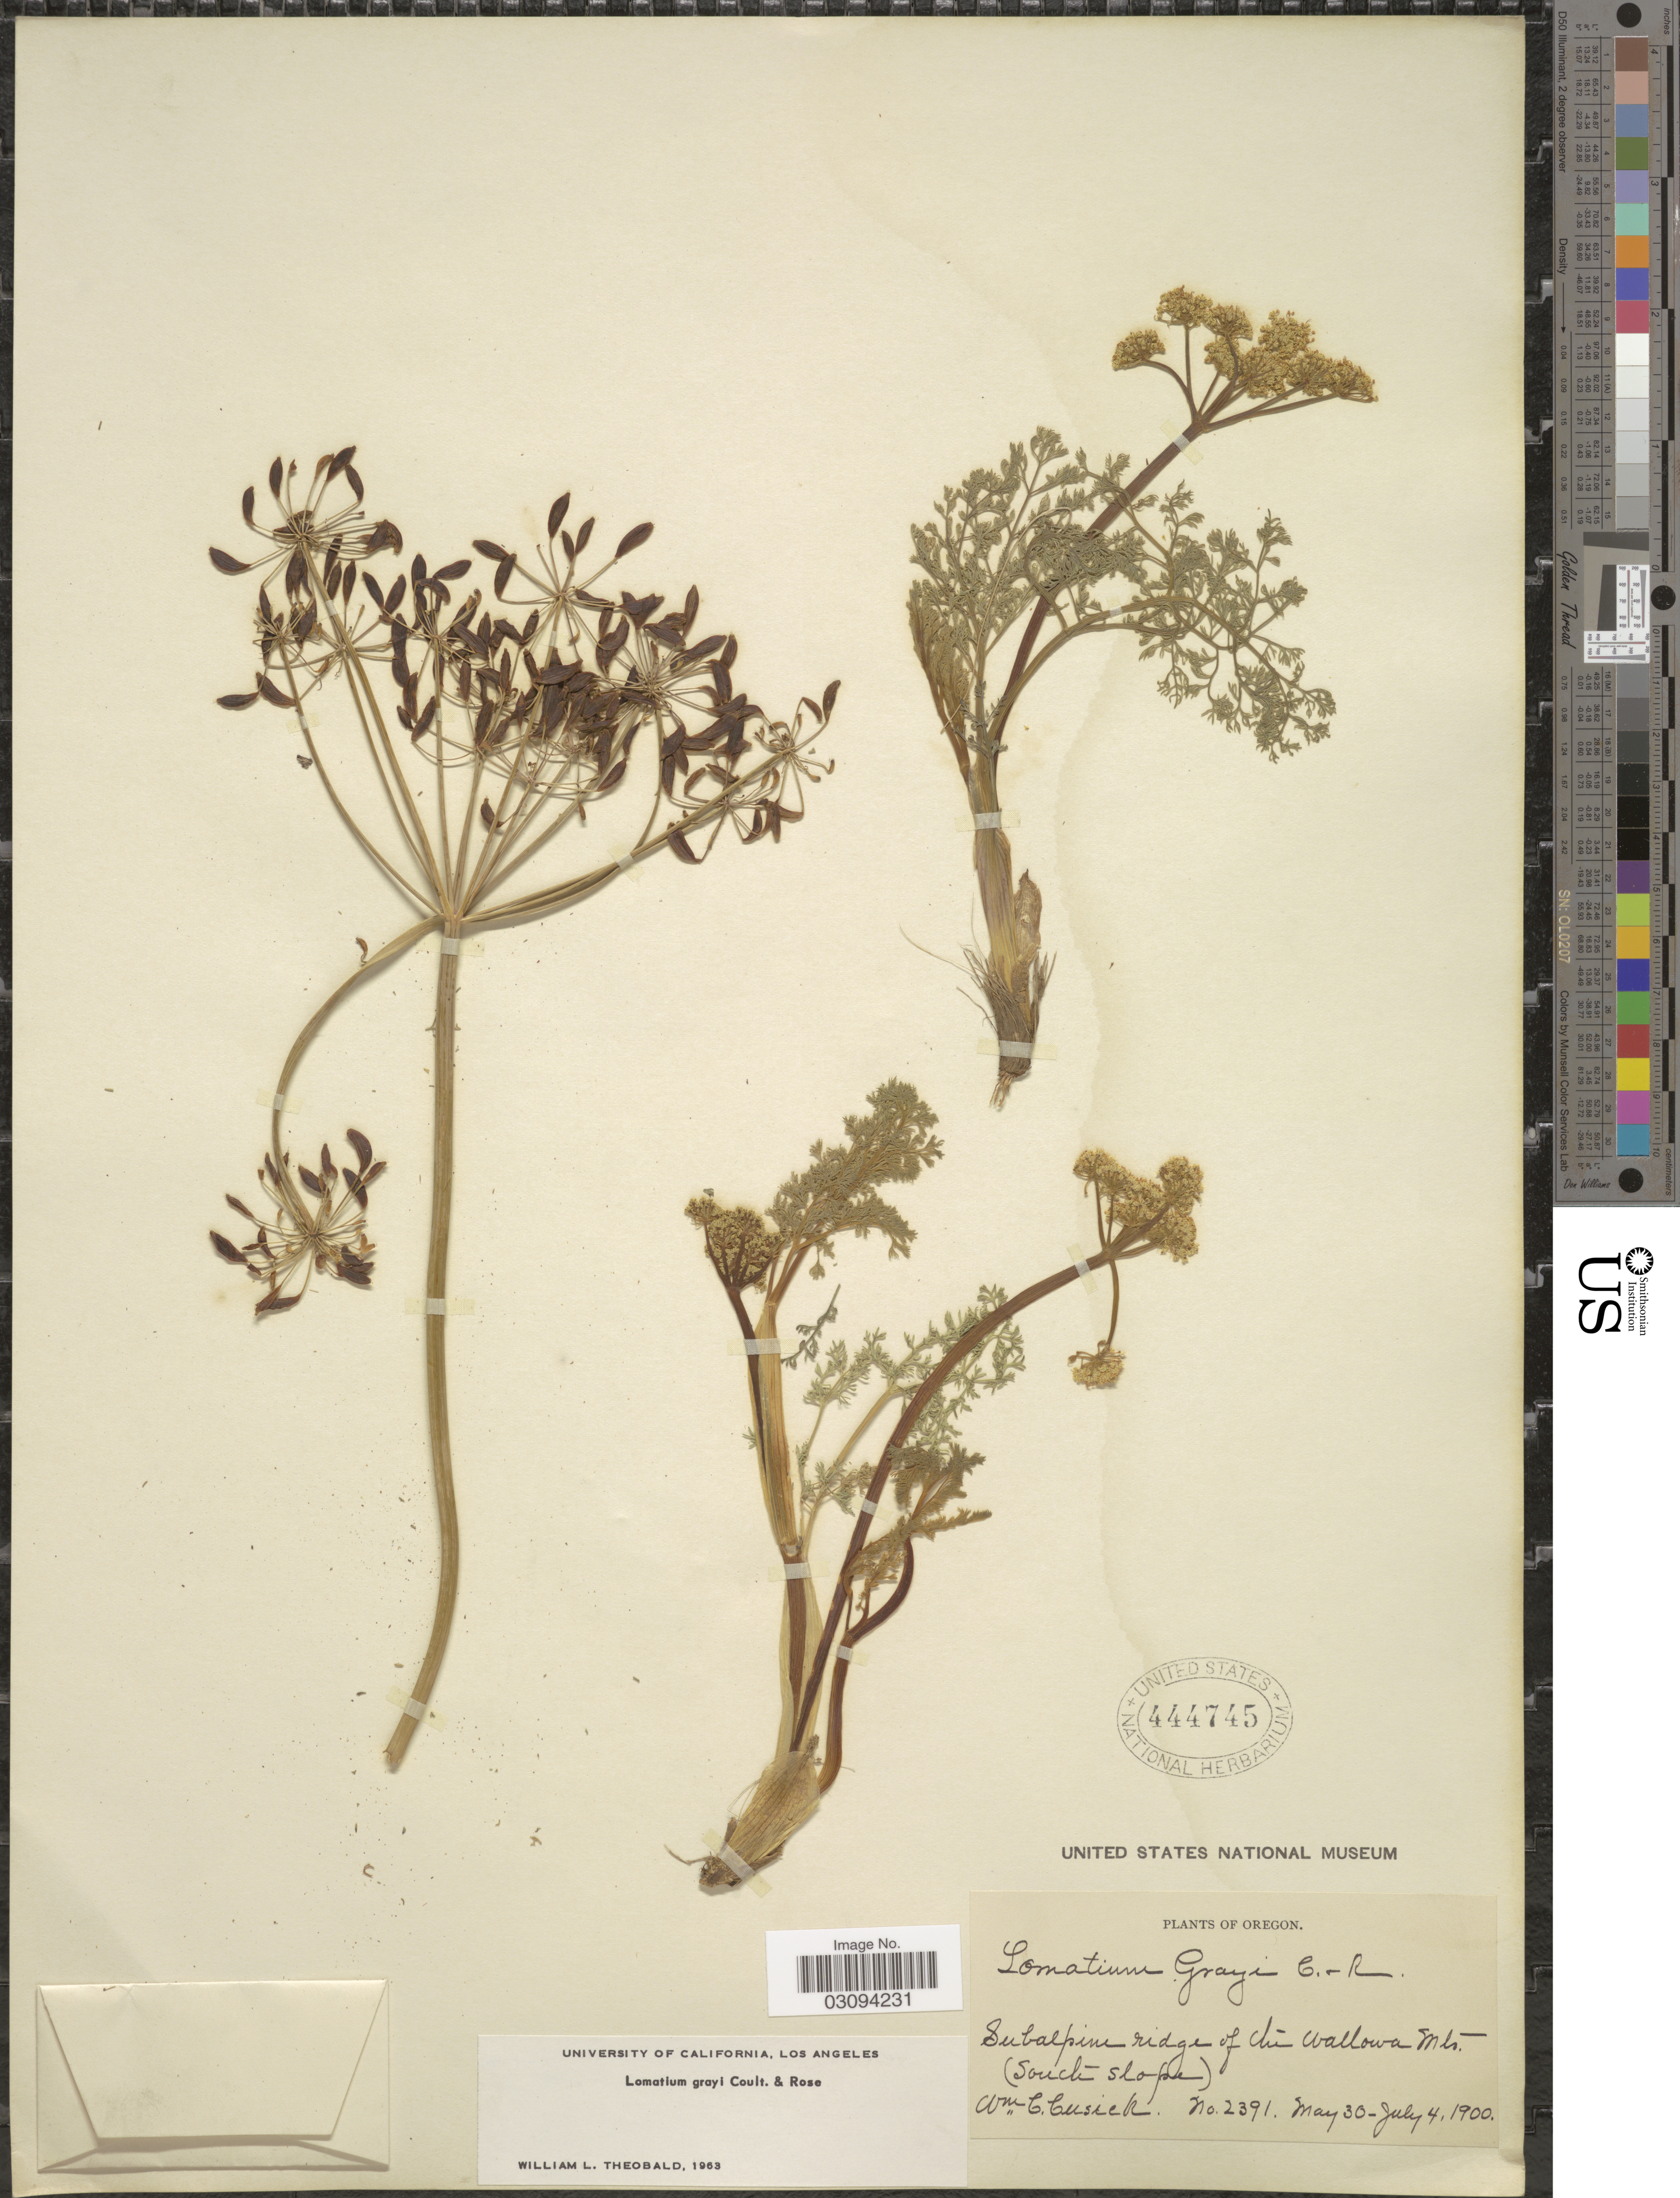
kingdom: Plantae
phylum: Tracheophyta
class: Magnoliopsida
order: Apiales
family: Apiaceae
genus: Lomatium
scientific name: Lomatium grayi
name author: (J.M. Coult. & Rose) J.M. Coult. & Rose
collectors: W. C. Cusick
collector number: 2391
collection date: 1900-05-30/1900-07-04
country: United States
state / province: Oregon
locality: Subalpine ridge of the Wallowa Mts. (south slope).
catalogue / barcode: US 444745